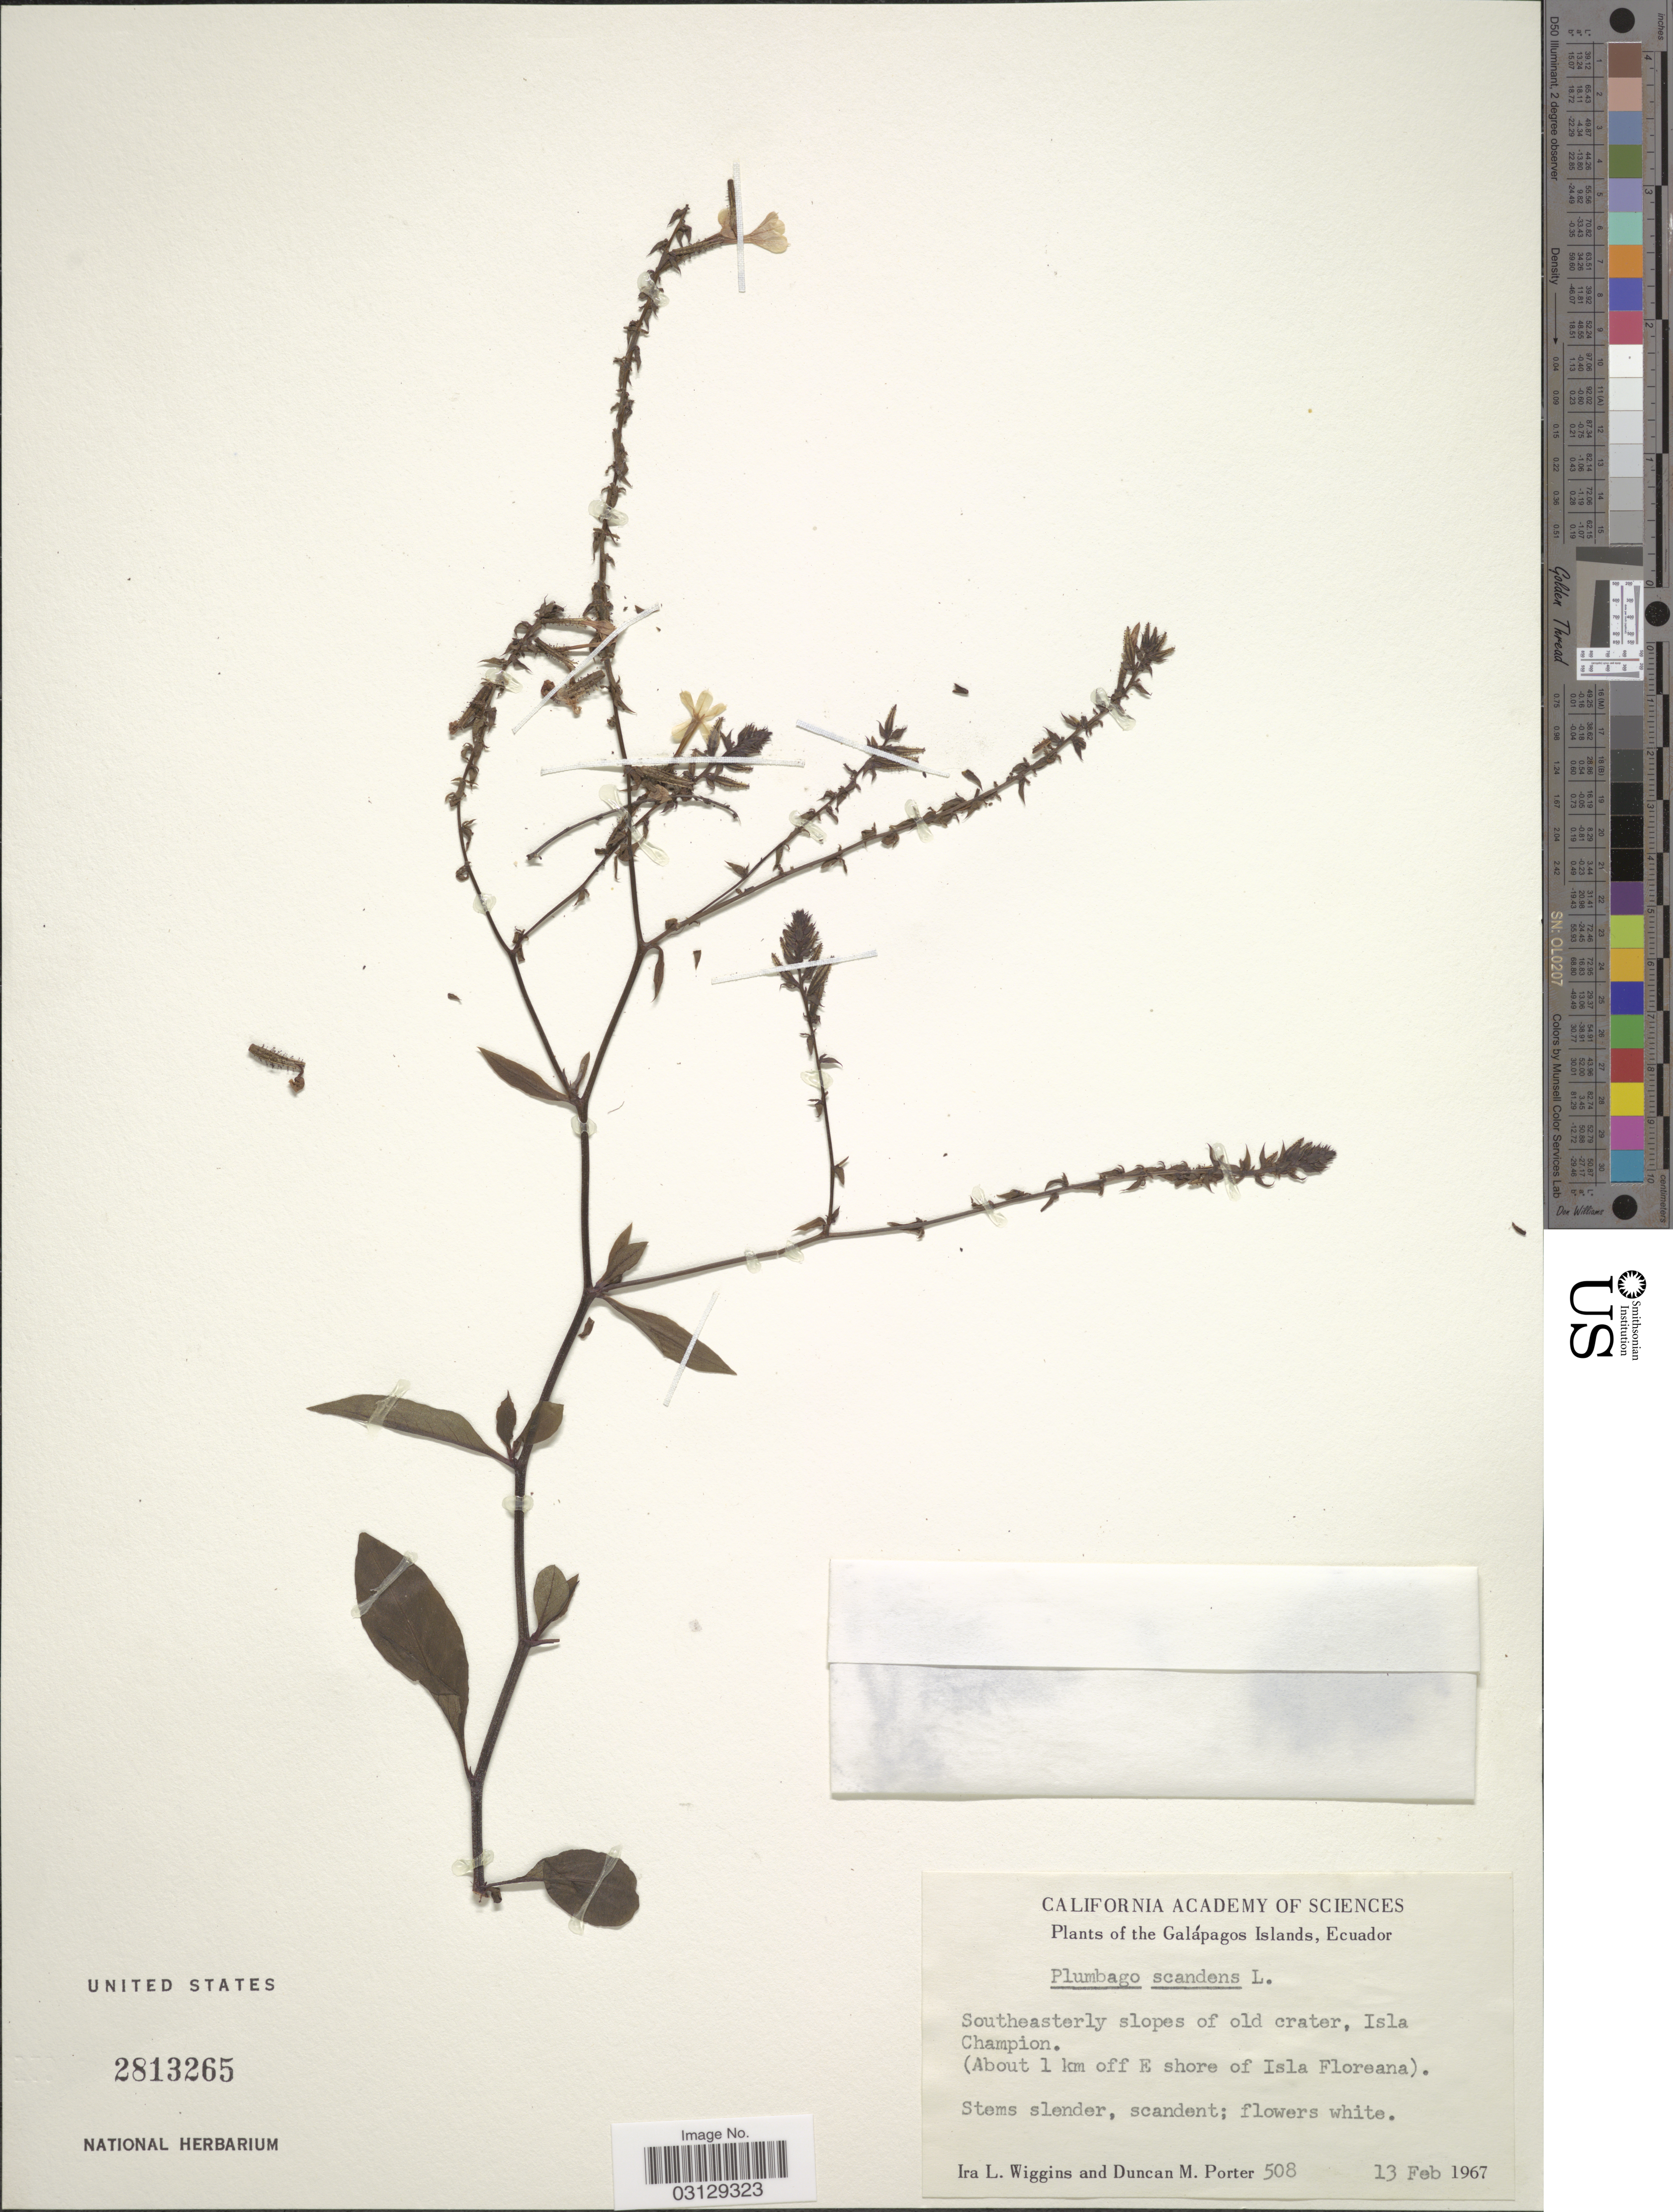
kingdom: Plantae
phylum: Tracheophyta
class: Magnoliopsida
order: Caryophyllales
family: Plumbaginaceae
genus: Plumbago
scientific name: Plumbago scandens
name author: L.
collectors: I. L. Wiggins & D. M. Porter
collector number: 508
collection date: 1967-02-13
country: Ecuador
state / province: Colón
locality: The Galápagos Islands. Southeasterly slopes of old crater, Isla Champion. (About 1 km off E shore of Isla Floreana).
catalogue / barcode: US 2813265